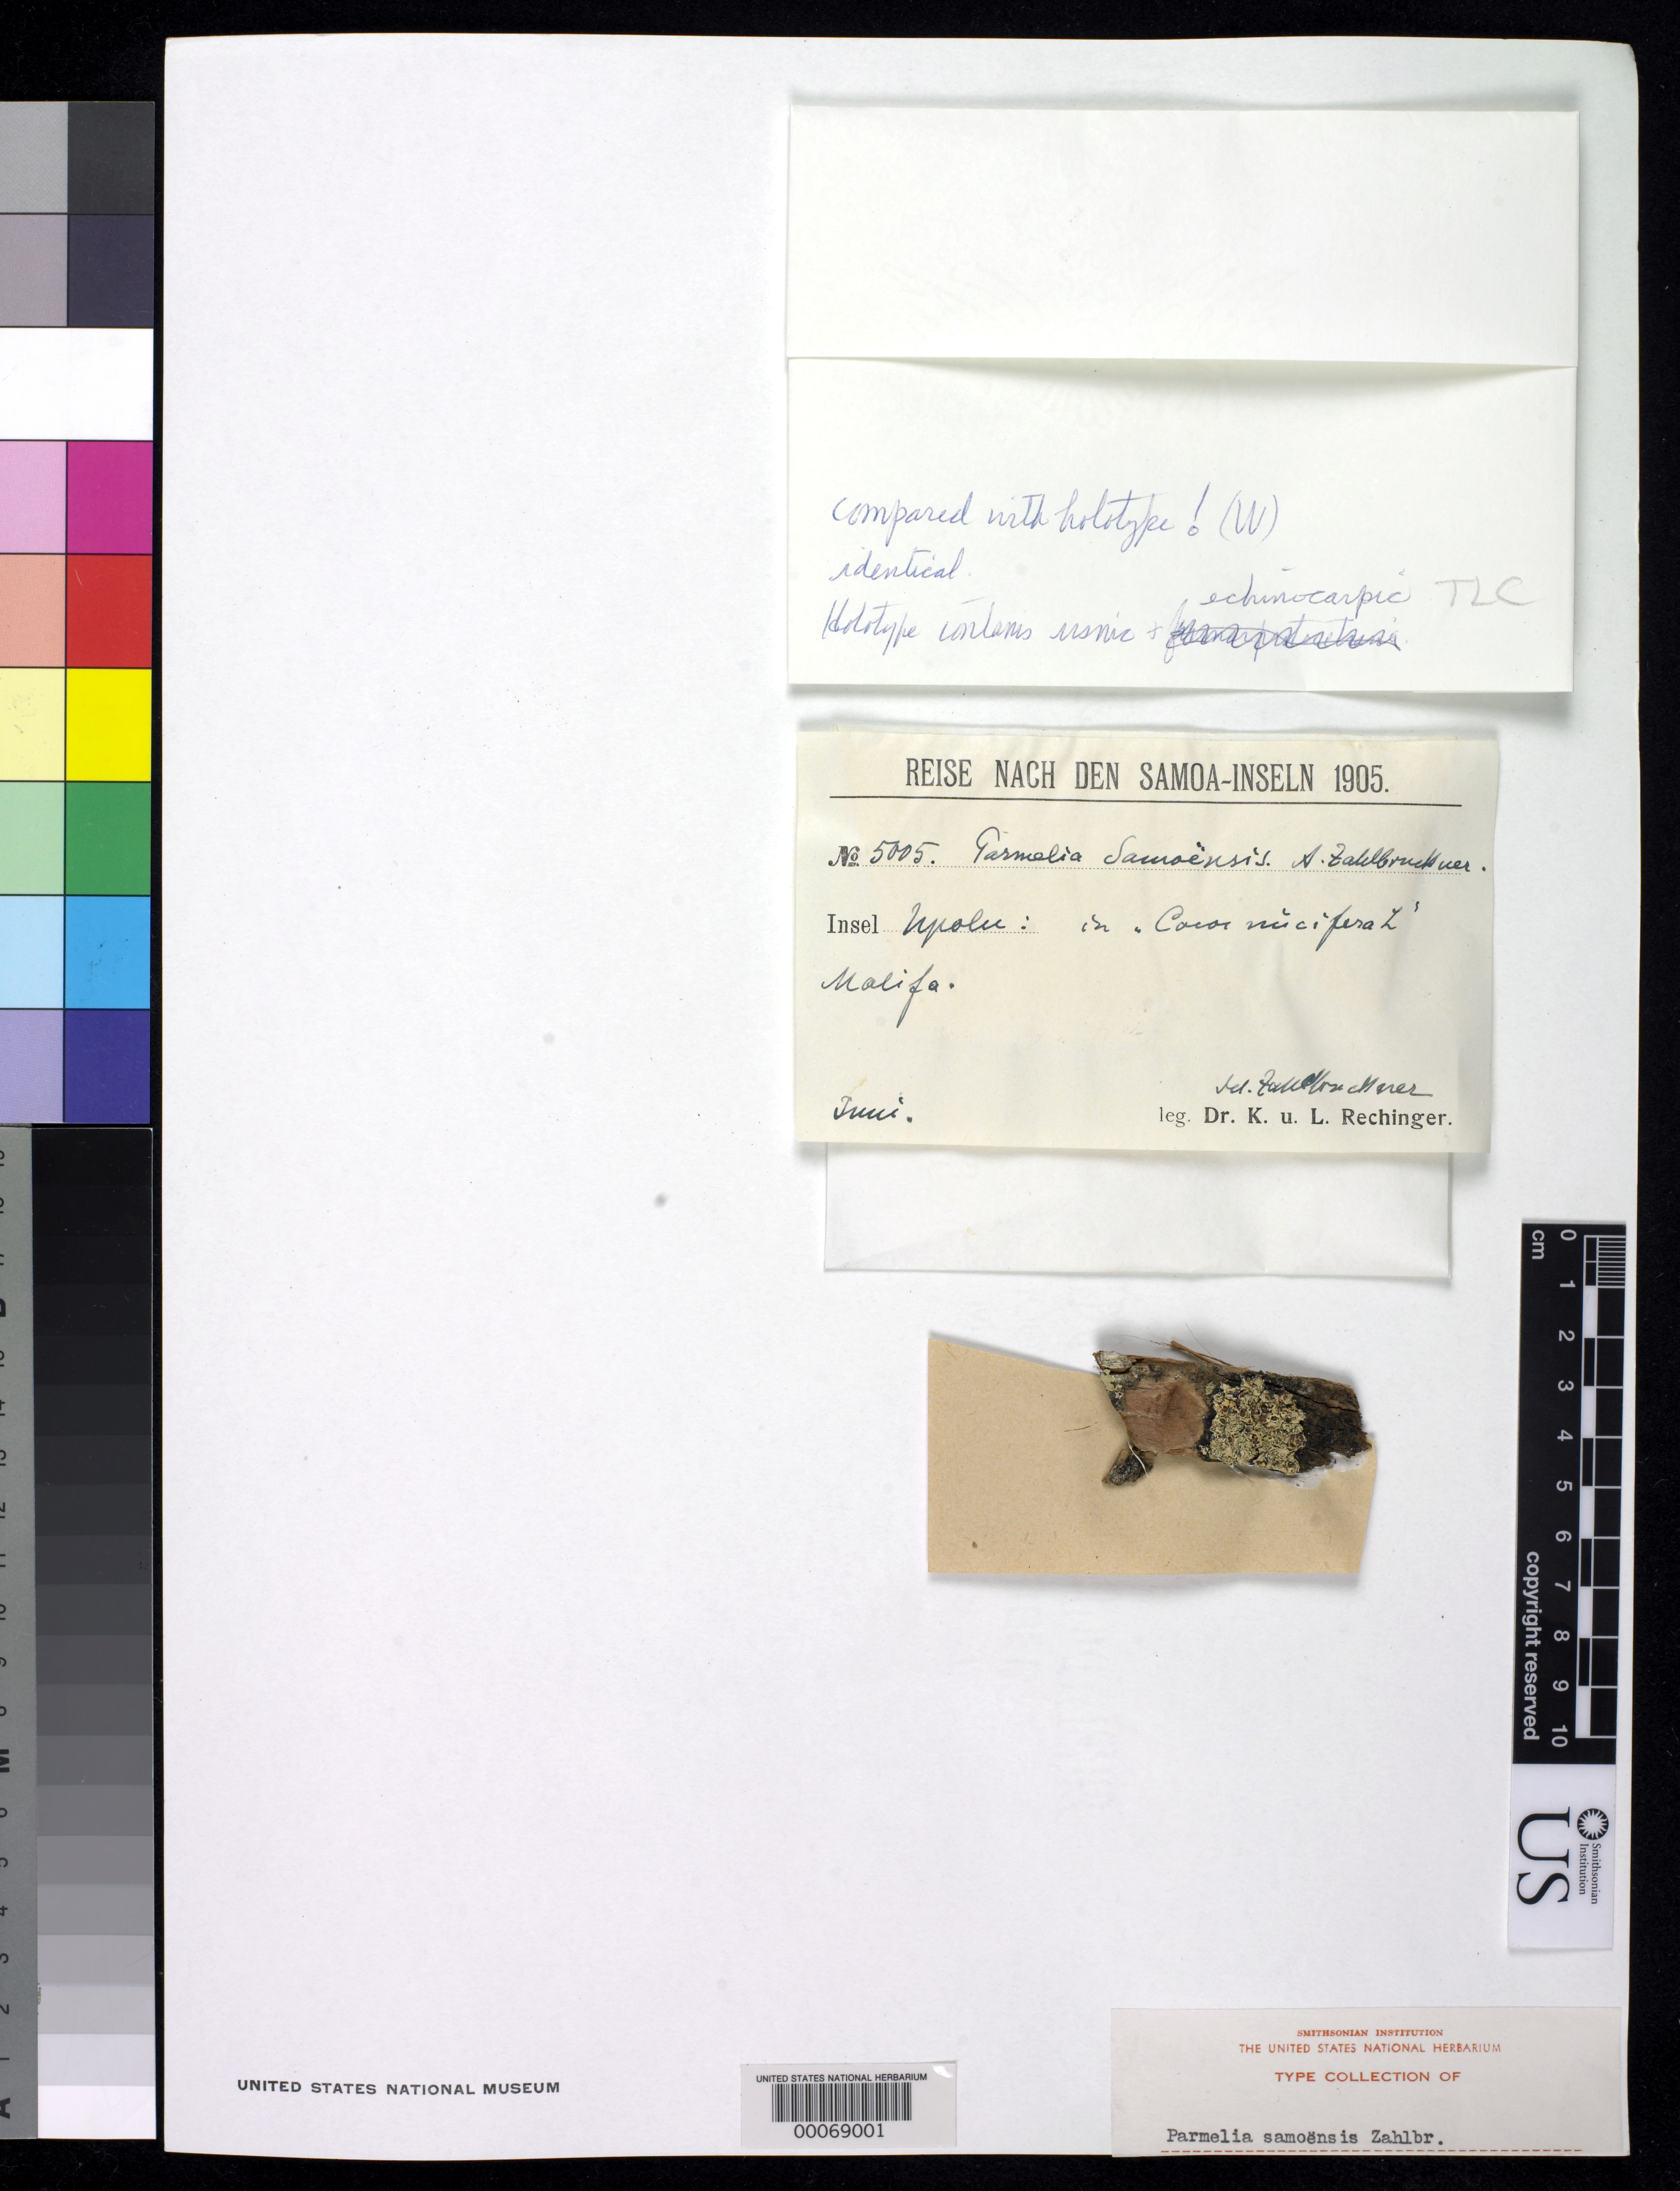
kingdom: Fungi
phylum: Ascomycota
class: Lecanoromycetes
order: Lecanorales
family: Parmeliaceae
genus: Parmelia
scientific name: Parmelia samoensis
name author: Zahlbr. in Rech.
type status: Isolectotype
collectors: L. Rechinger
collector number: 5005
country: Samoa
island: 'Upolu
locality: Malifa, Upolu.